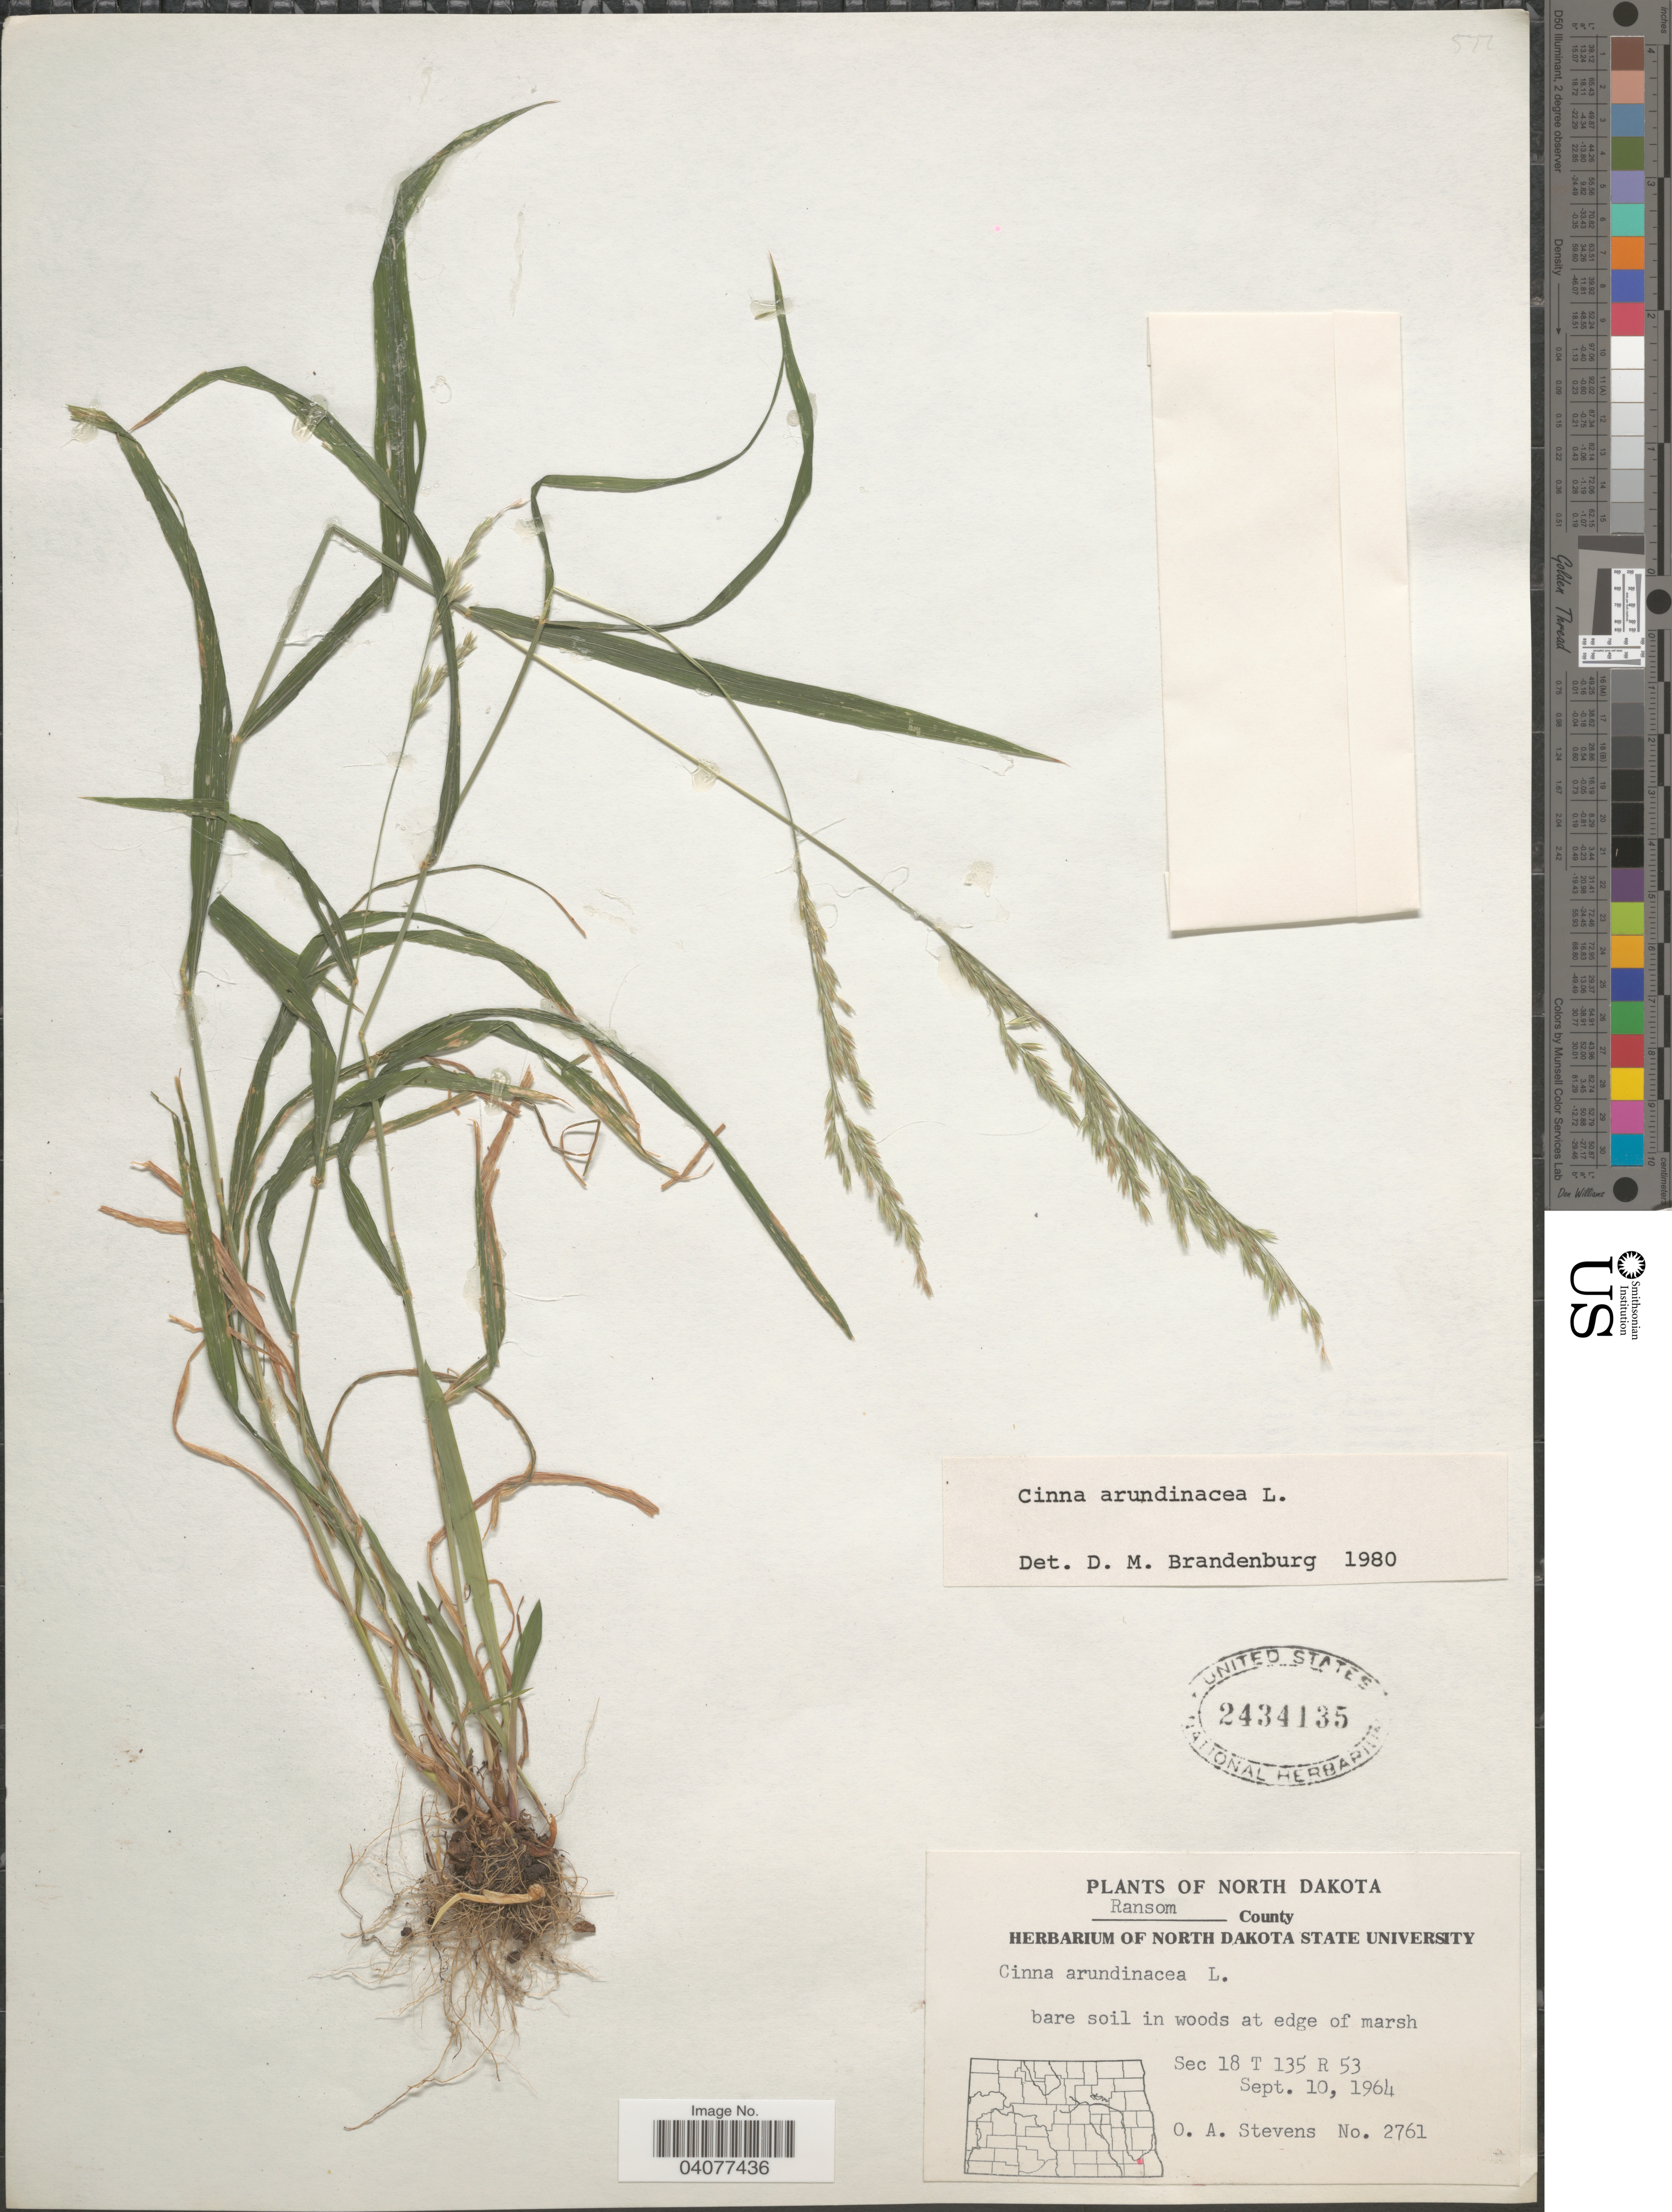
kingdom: Plantae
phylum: Tracheophyta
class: Liliopsida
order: Poales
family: Poaceae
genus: Cinna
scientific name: Cinna arundinacea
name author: L.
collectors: O. A. Stevens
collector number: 2761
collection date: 1964-09-10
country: United States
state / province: North Dakota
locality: Ransom County. Bare soil in woods at edge of marsh. Sec 18 T 135 R 53.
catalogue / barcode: US 2434135